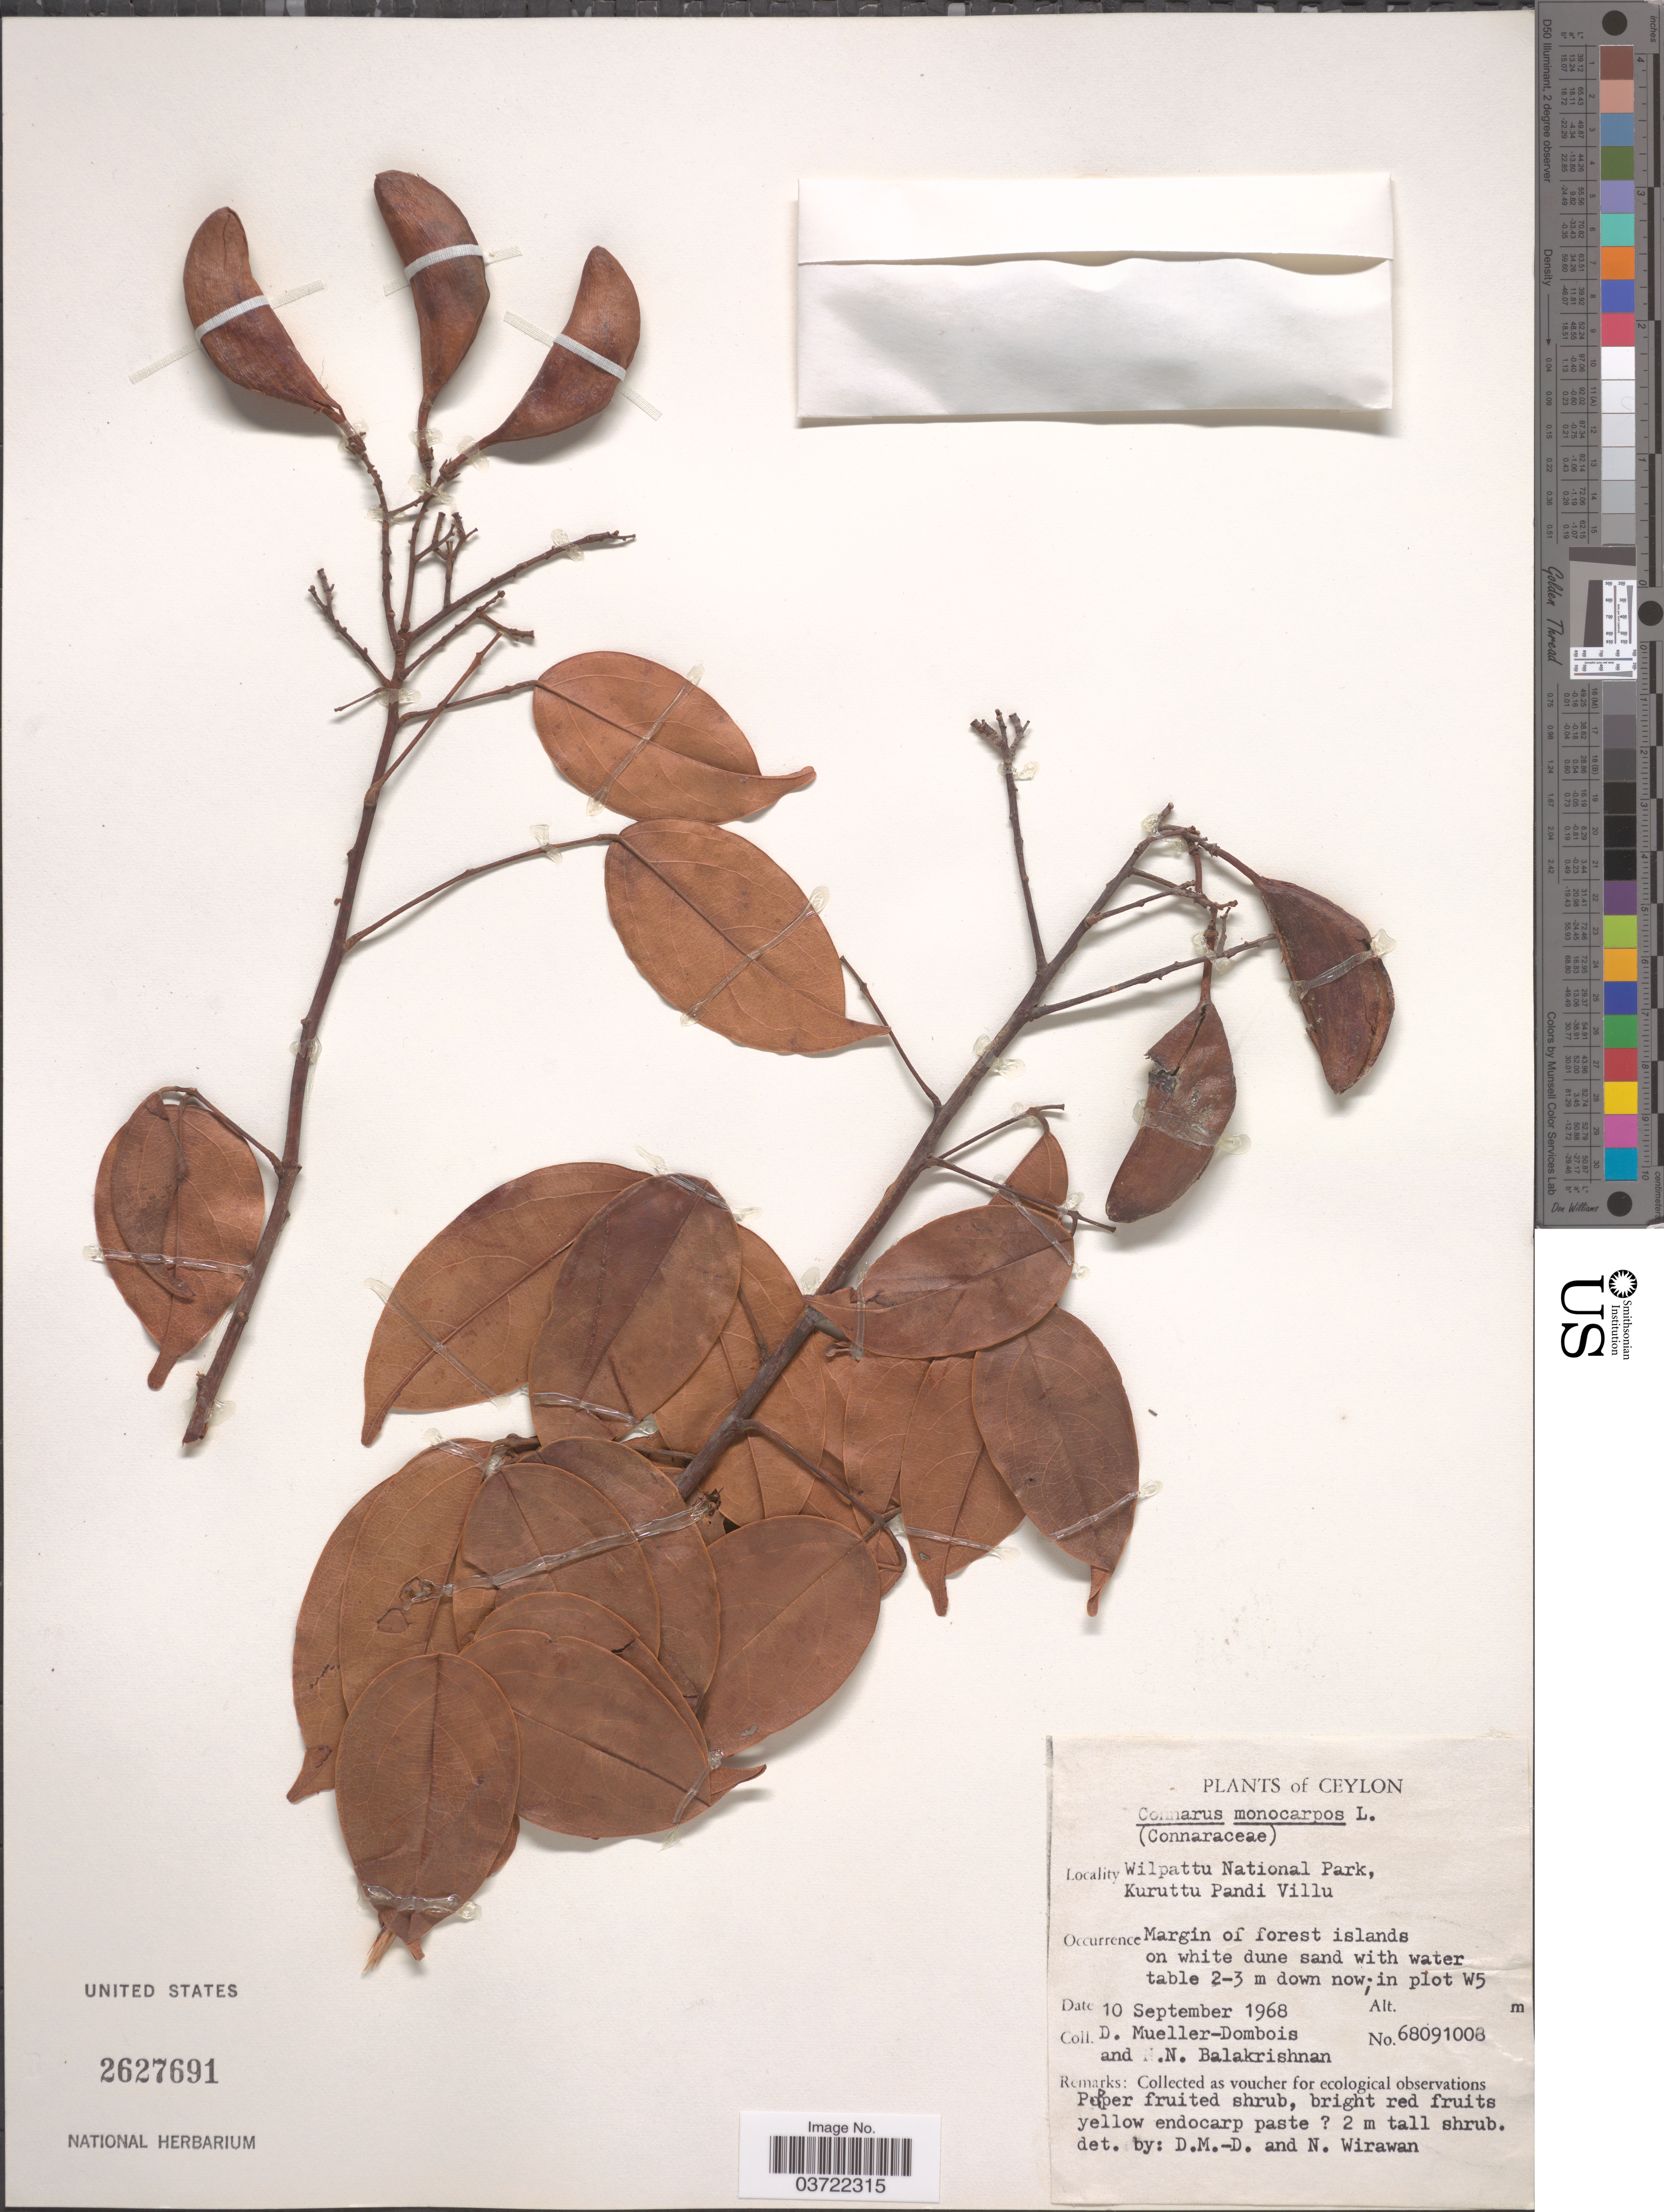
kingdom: Plantae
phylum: Tracheophyta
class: Magnoliopsida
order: Oxalidales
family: Connaraceae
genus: Connarus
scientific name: Connarus monocarpos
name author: L.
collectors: D. Mueller-Dombois & N. Balakrishnan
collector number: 68091008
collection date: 1968-09-10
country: Sri Lanka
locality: Ceylon. Wilpattu National Park, Kuruttu Pandi Villu. In plot W5.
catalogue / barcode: US 2627691